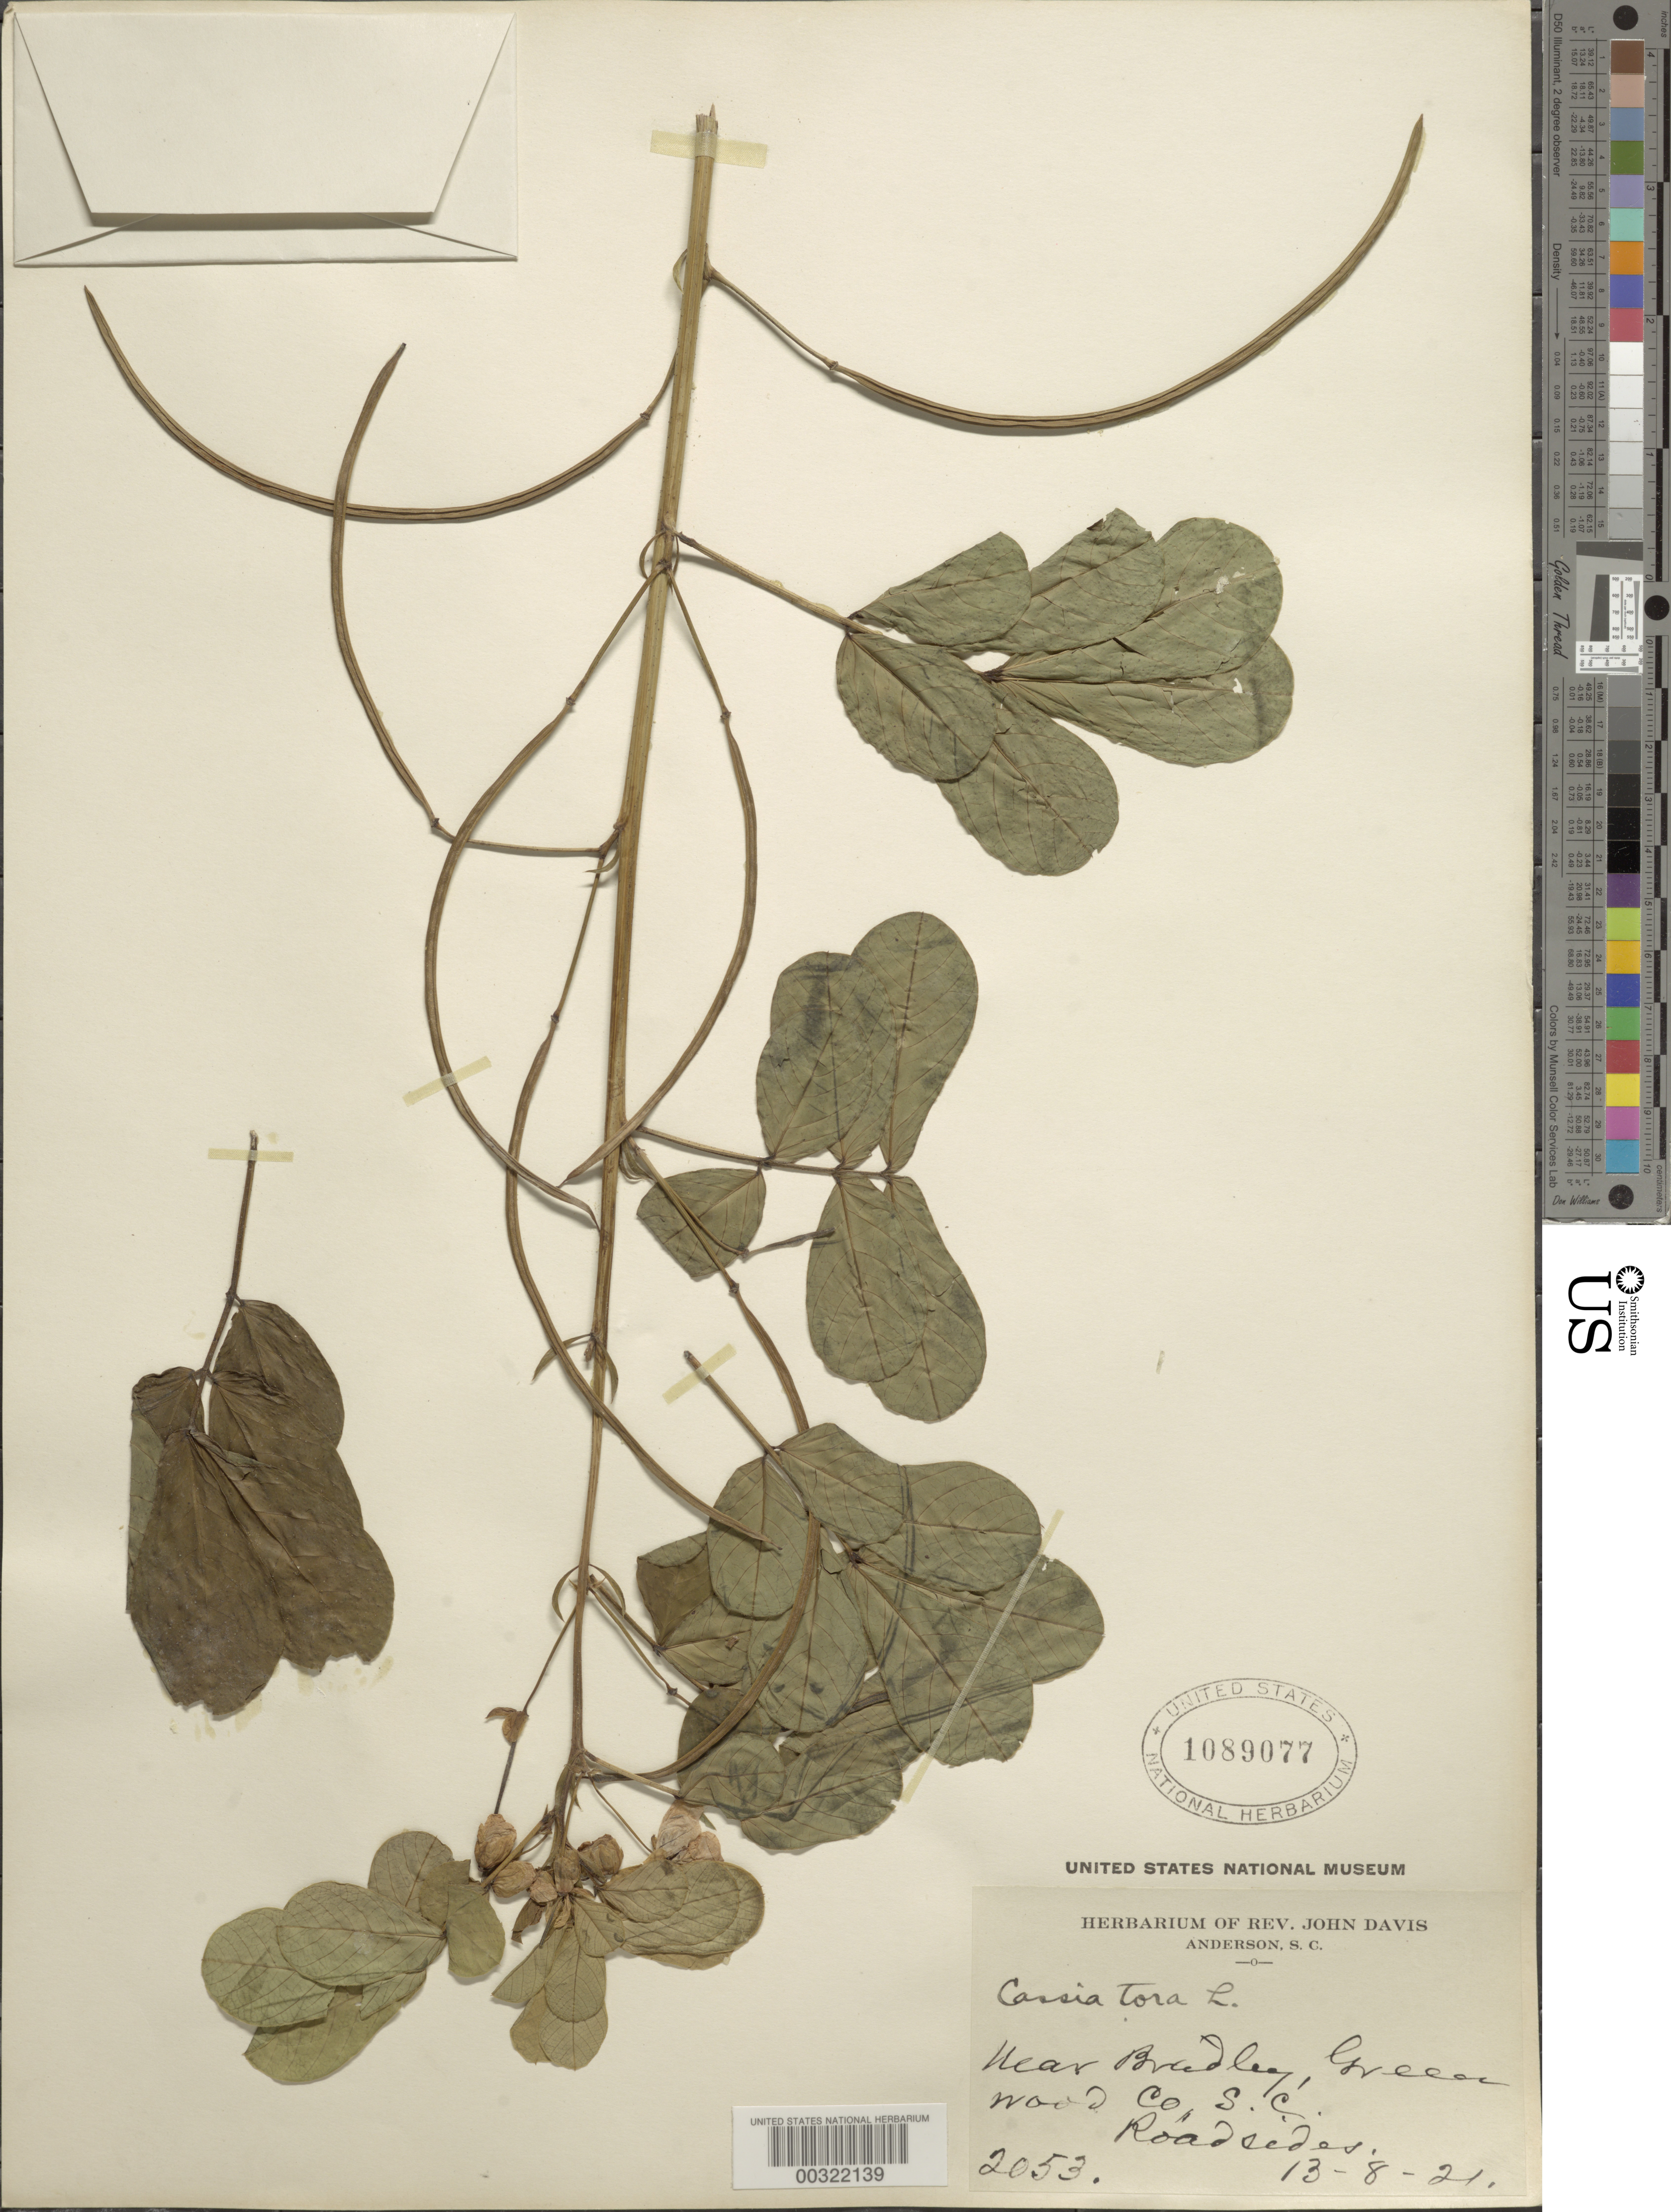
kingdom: Plantae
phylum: Tracheophyta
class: Magnoliopsida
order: Fabales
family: Fabaceae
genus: Senna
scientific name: Senna obtusifolia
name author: (L.) H.S. Irwin & Barneby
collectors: J. Davis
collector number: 2053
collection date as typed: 18 Aug 1921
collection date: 1921-08-18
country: United States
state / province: South Carolina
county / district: Greenwood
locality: Bradley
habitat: Cultivated field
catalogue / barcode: US 1089077